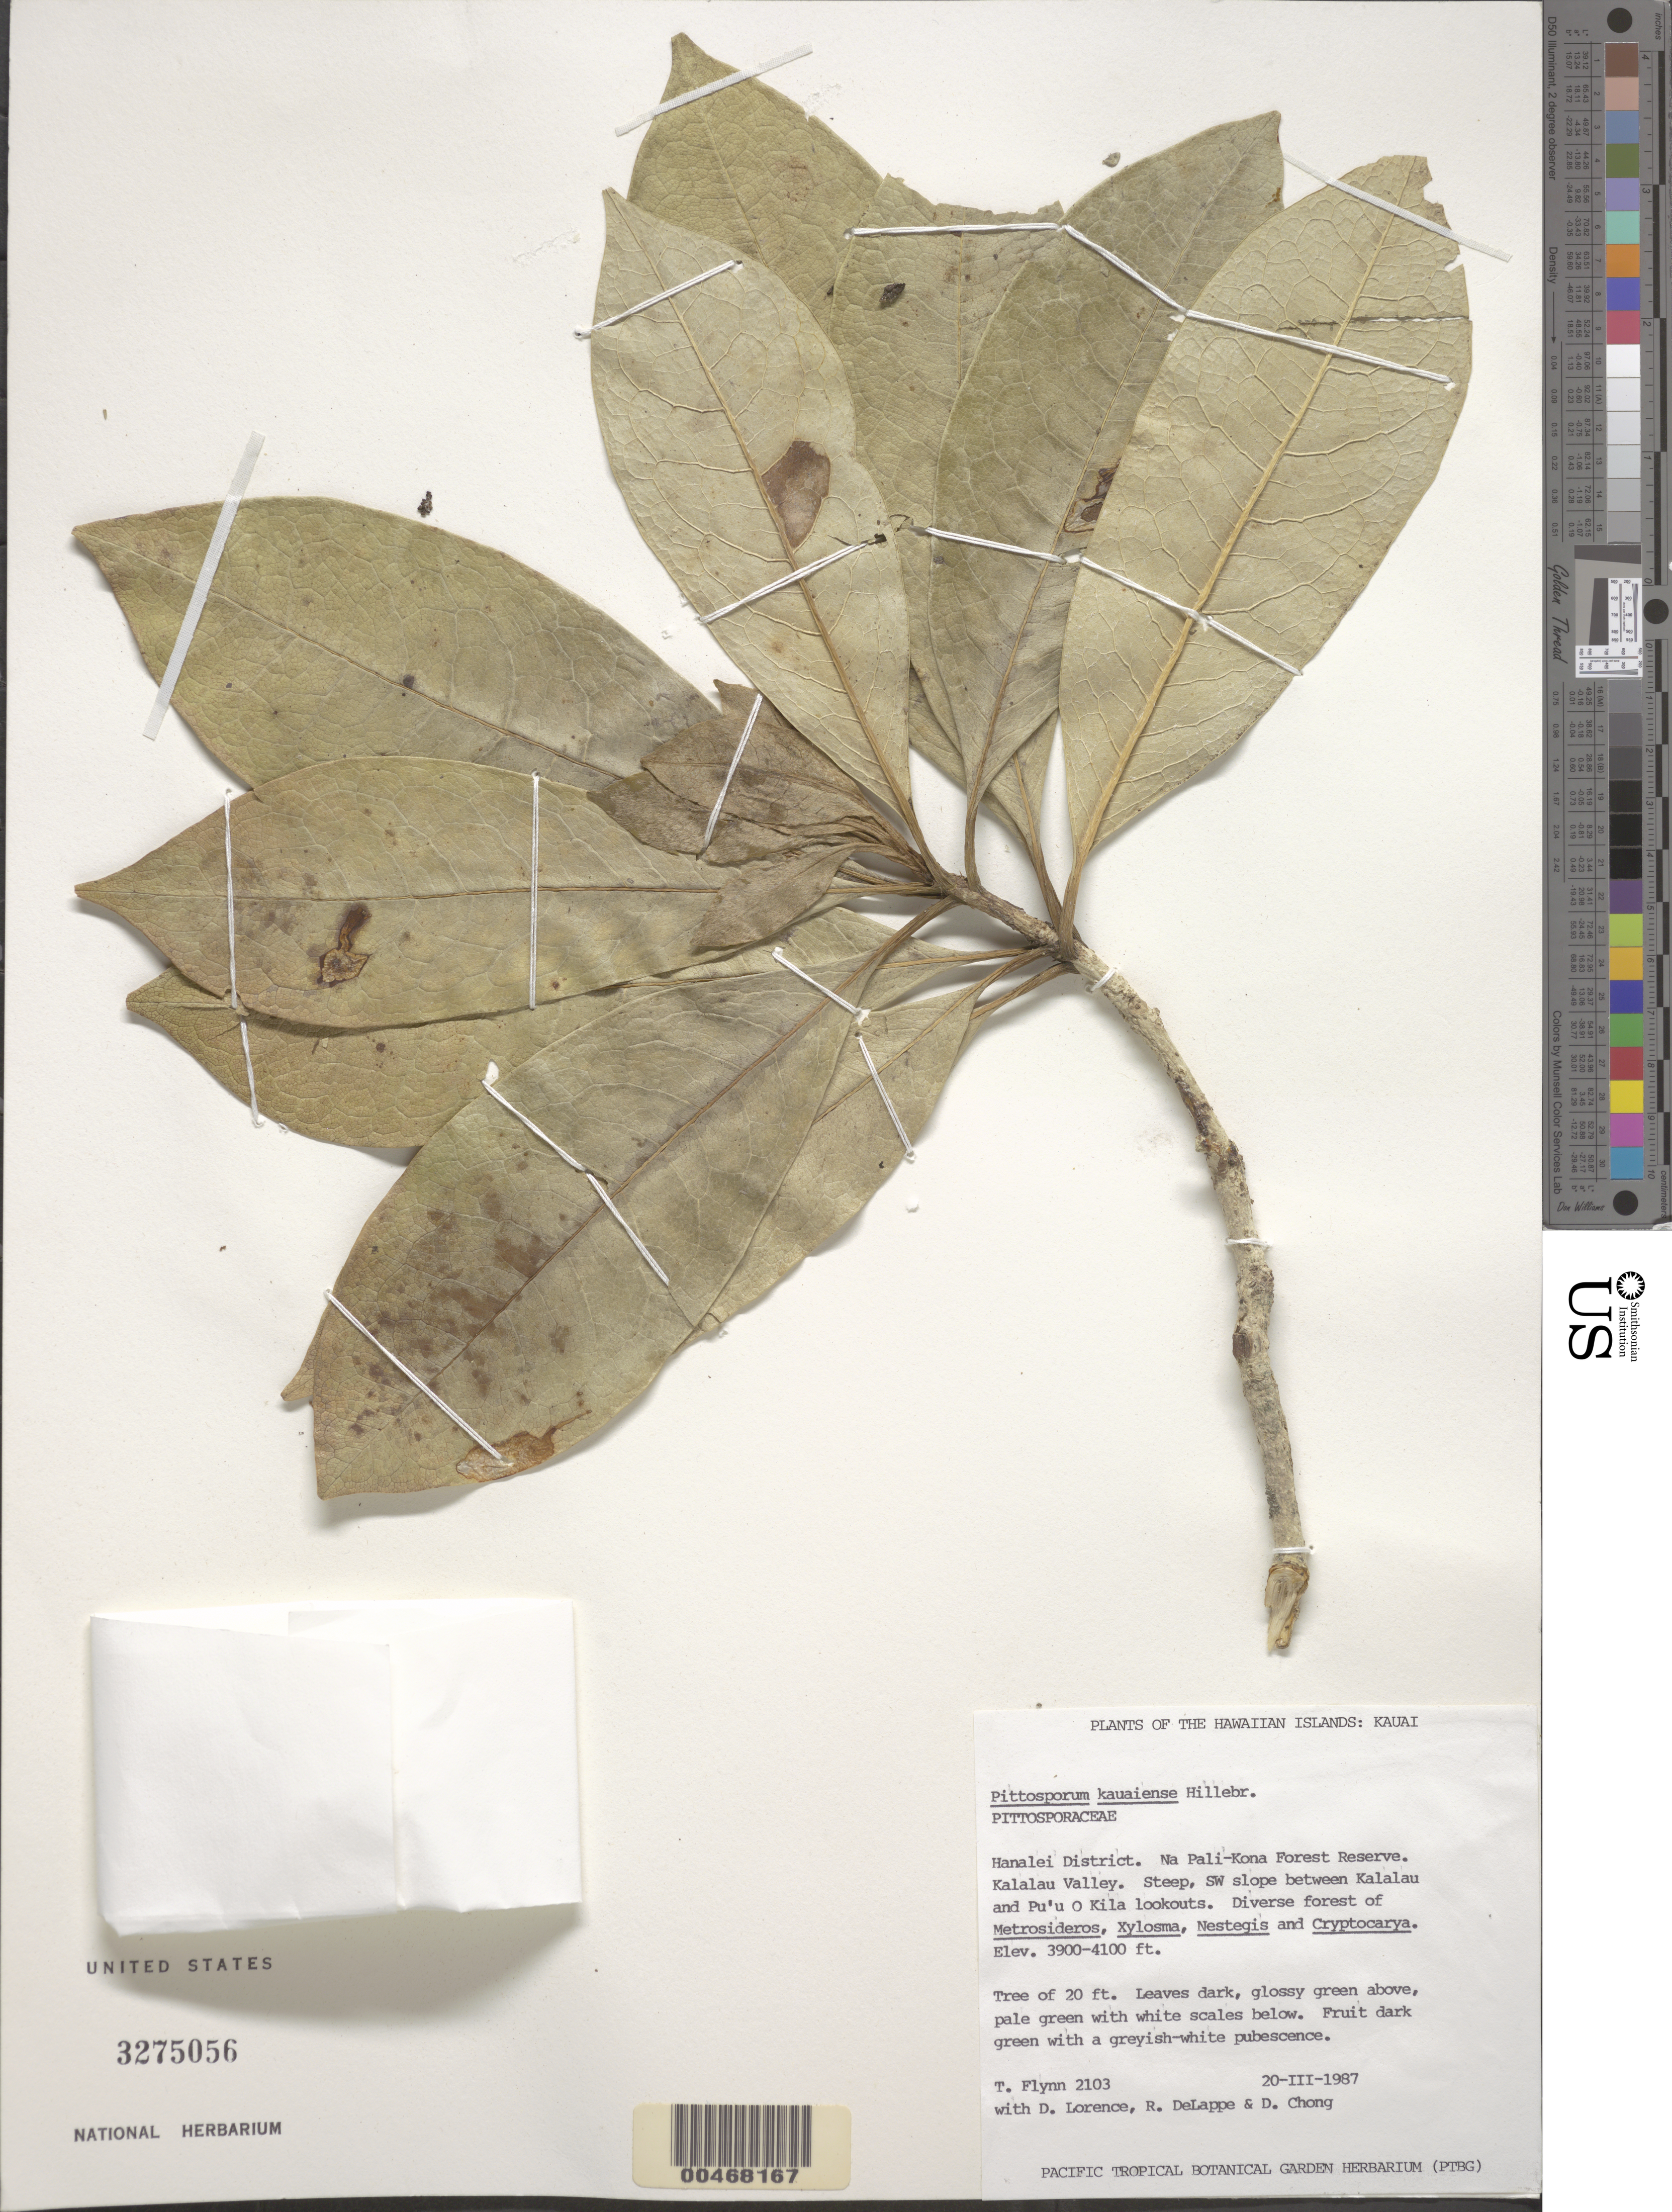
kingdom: Plantae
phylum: Tracheophyta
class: Magnoliopsida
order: Apiales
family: Pittosporaceae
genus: Pittosporum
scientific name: Pittosporum kauaiense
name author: Hillebr.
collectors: T. W. Flynn, D. Lorence, R. Delappe & D. Chong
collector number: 2103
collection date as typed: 20 Mar 1987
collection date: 1987-03-20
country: United States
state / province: Hawaii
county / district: Kauai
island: Kaua'i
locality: Hanalei District. Na Pali-Kona Forest Reserve. Kalalau Valley. Steep, SW slope between Kalalau and Pu'u O Kila lookouts.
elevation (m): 1189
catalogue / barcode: US 3275056